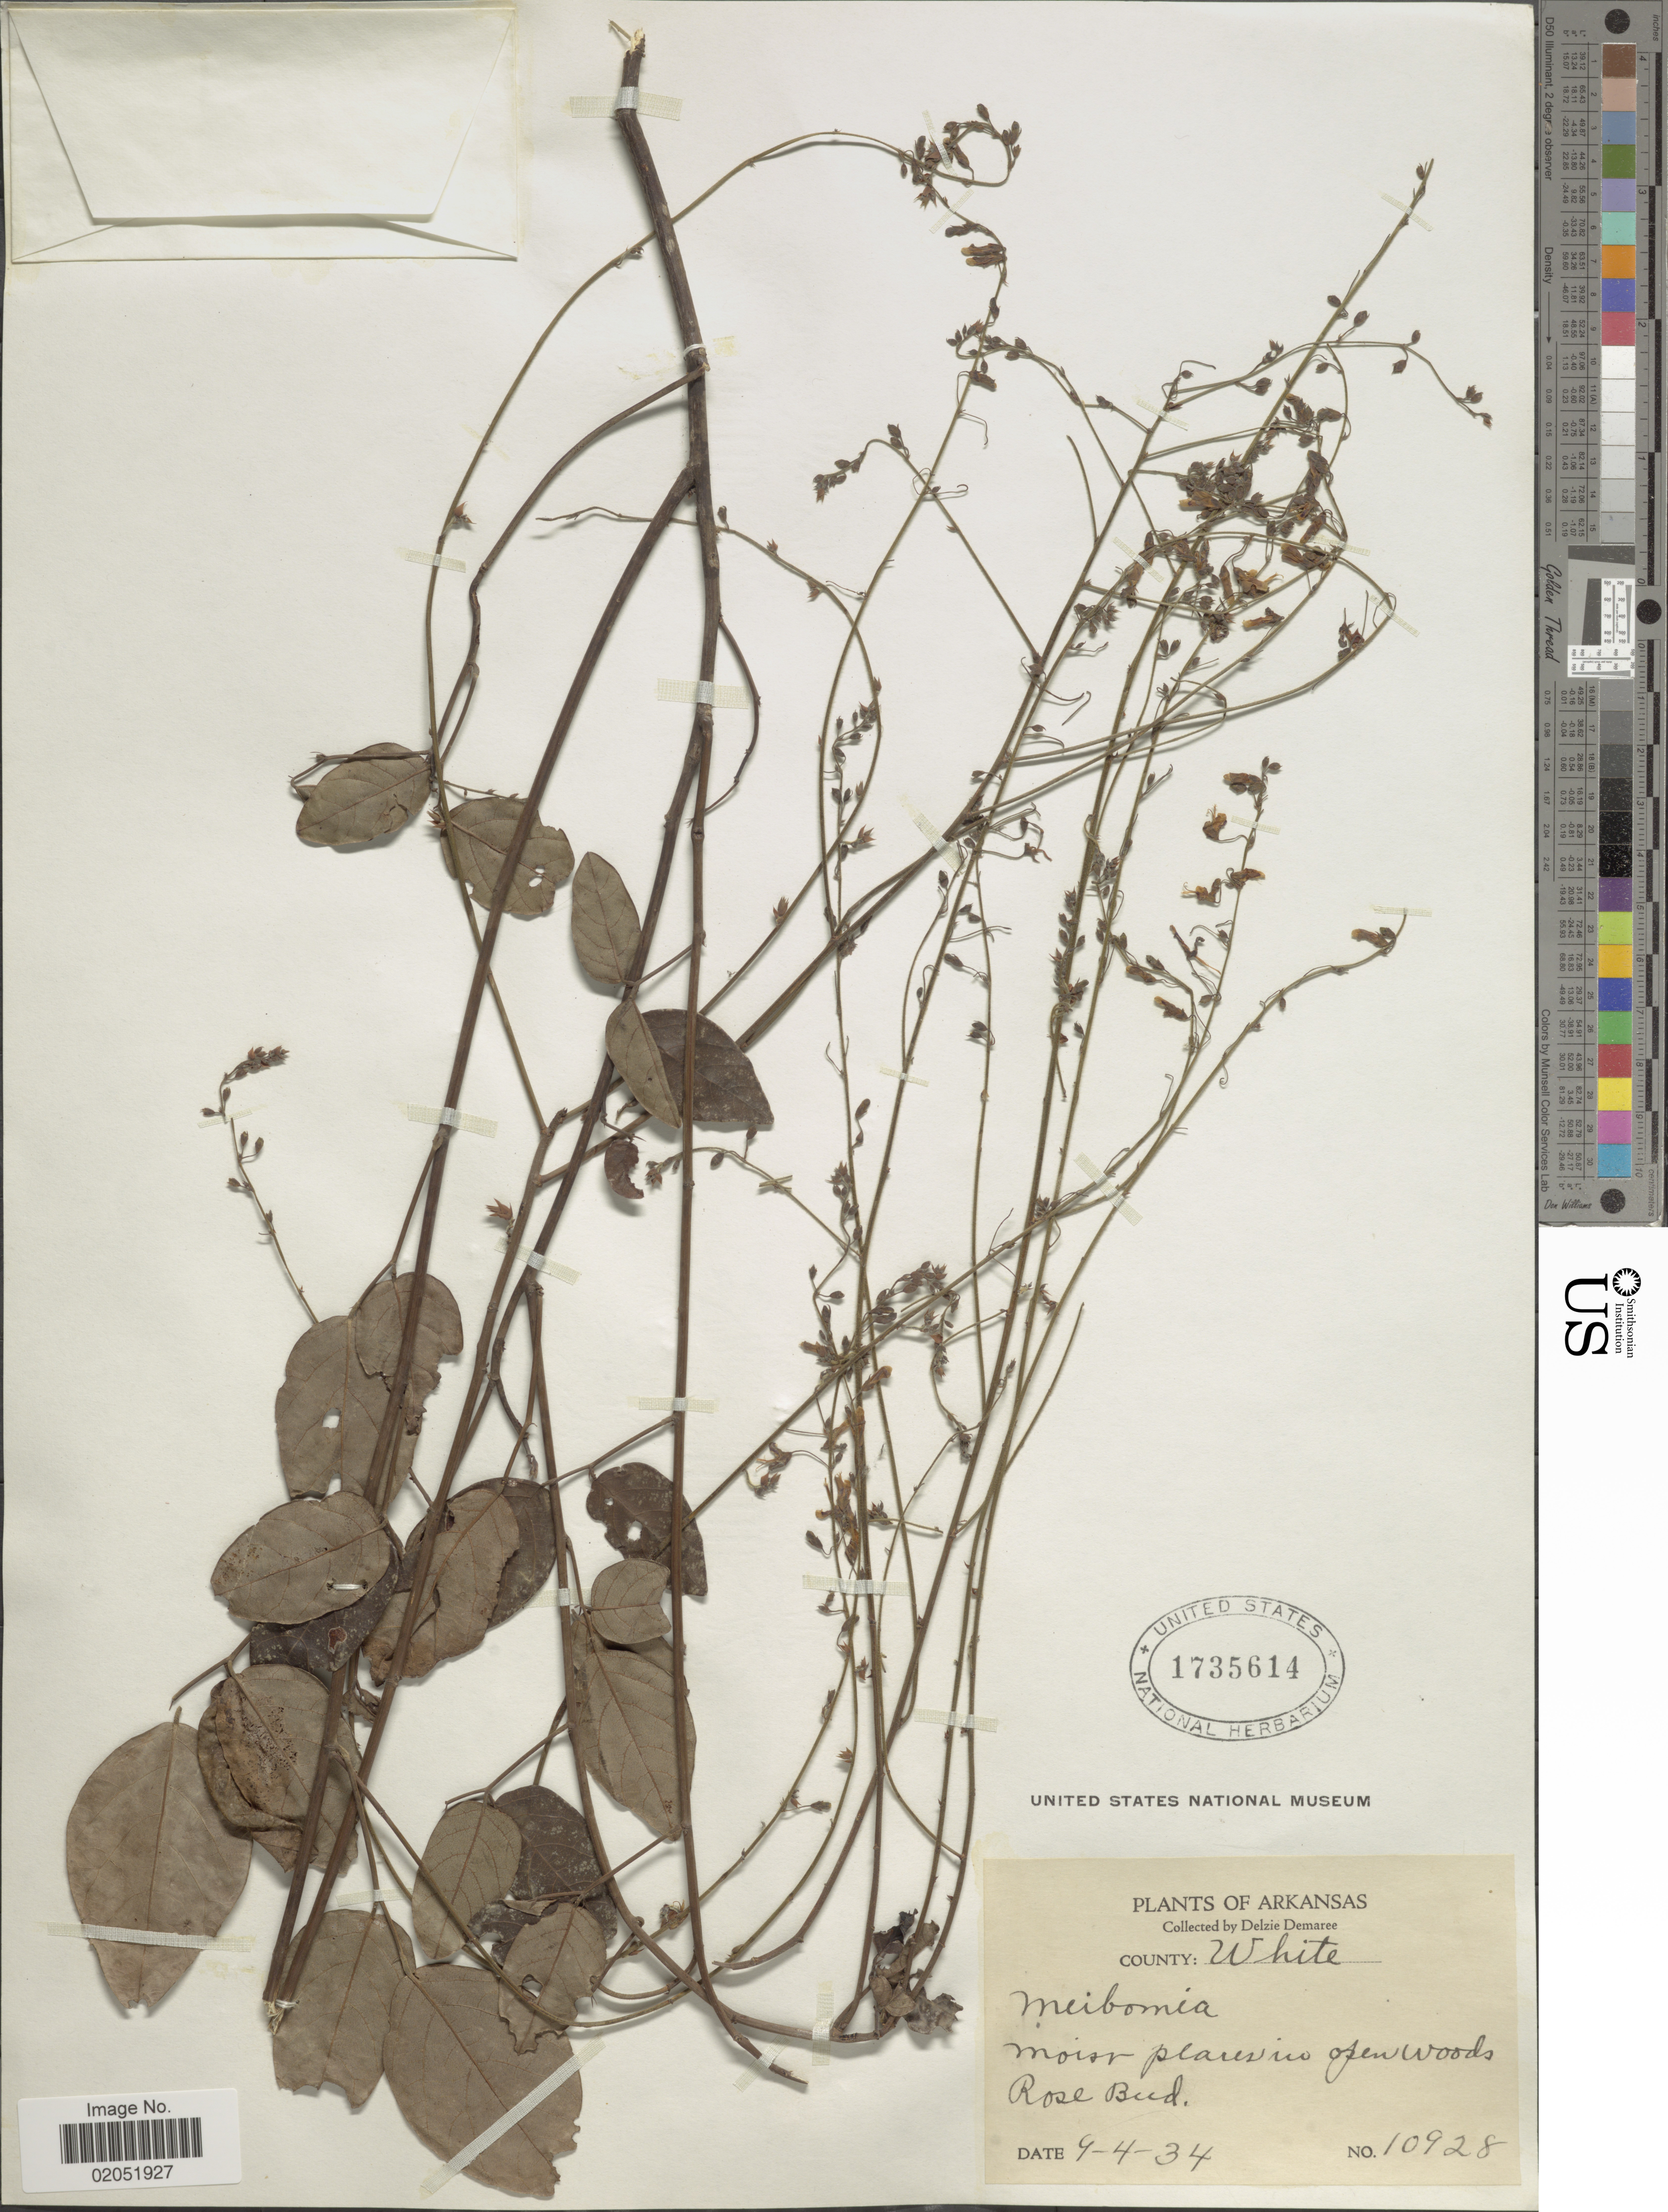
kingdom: Plantae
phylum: Tracheophyta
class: Magnoliopsida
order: Fabales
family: Fabaceae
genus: Desmodium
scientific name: Desmodium sp.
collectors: D. Demaree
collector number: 10928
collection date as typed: Transcribed d/m/y: 4/9/34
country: United States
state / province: Arkansas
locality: Arkansas, County White. Moist places in open woods Rose Bud.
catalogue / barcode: US 1735614